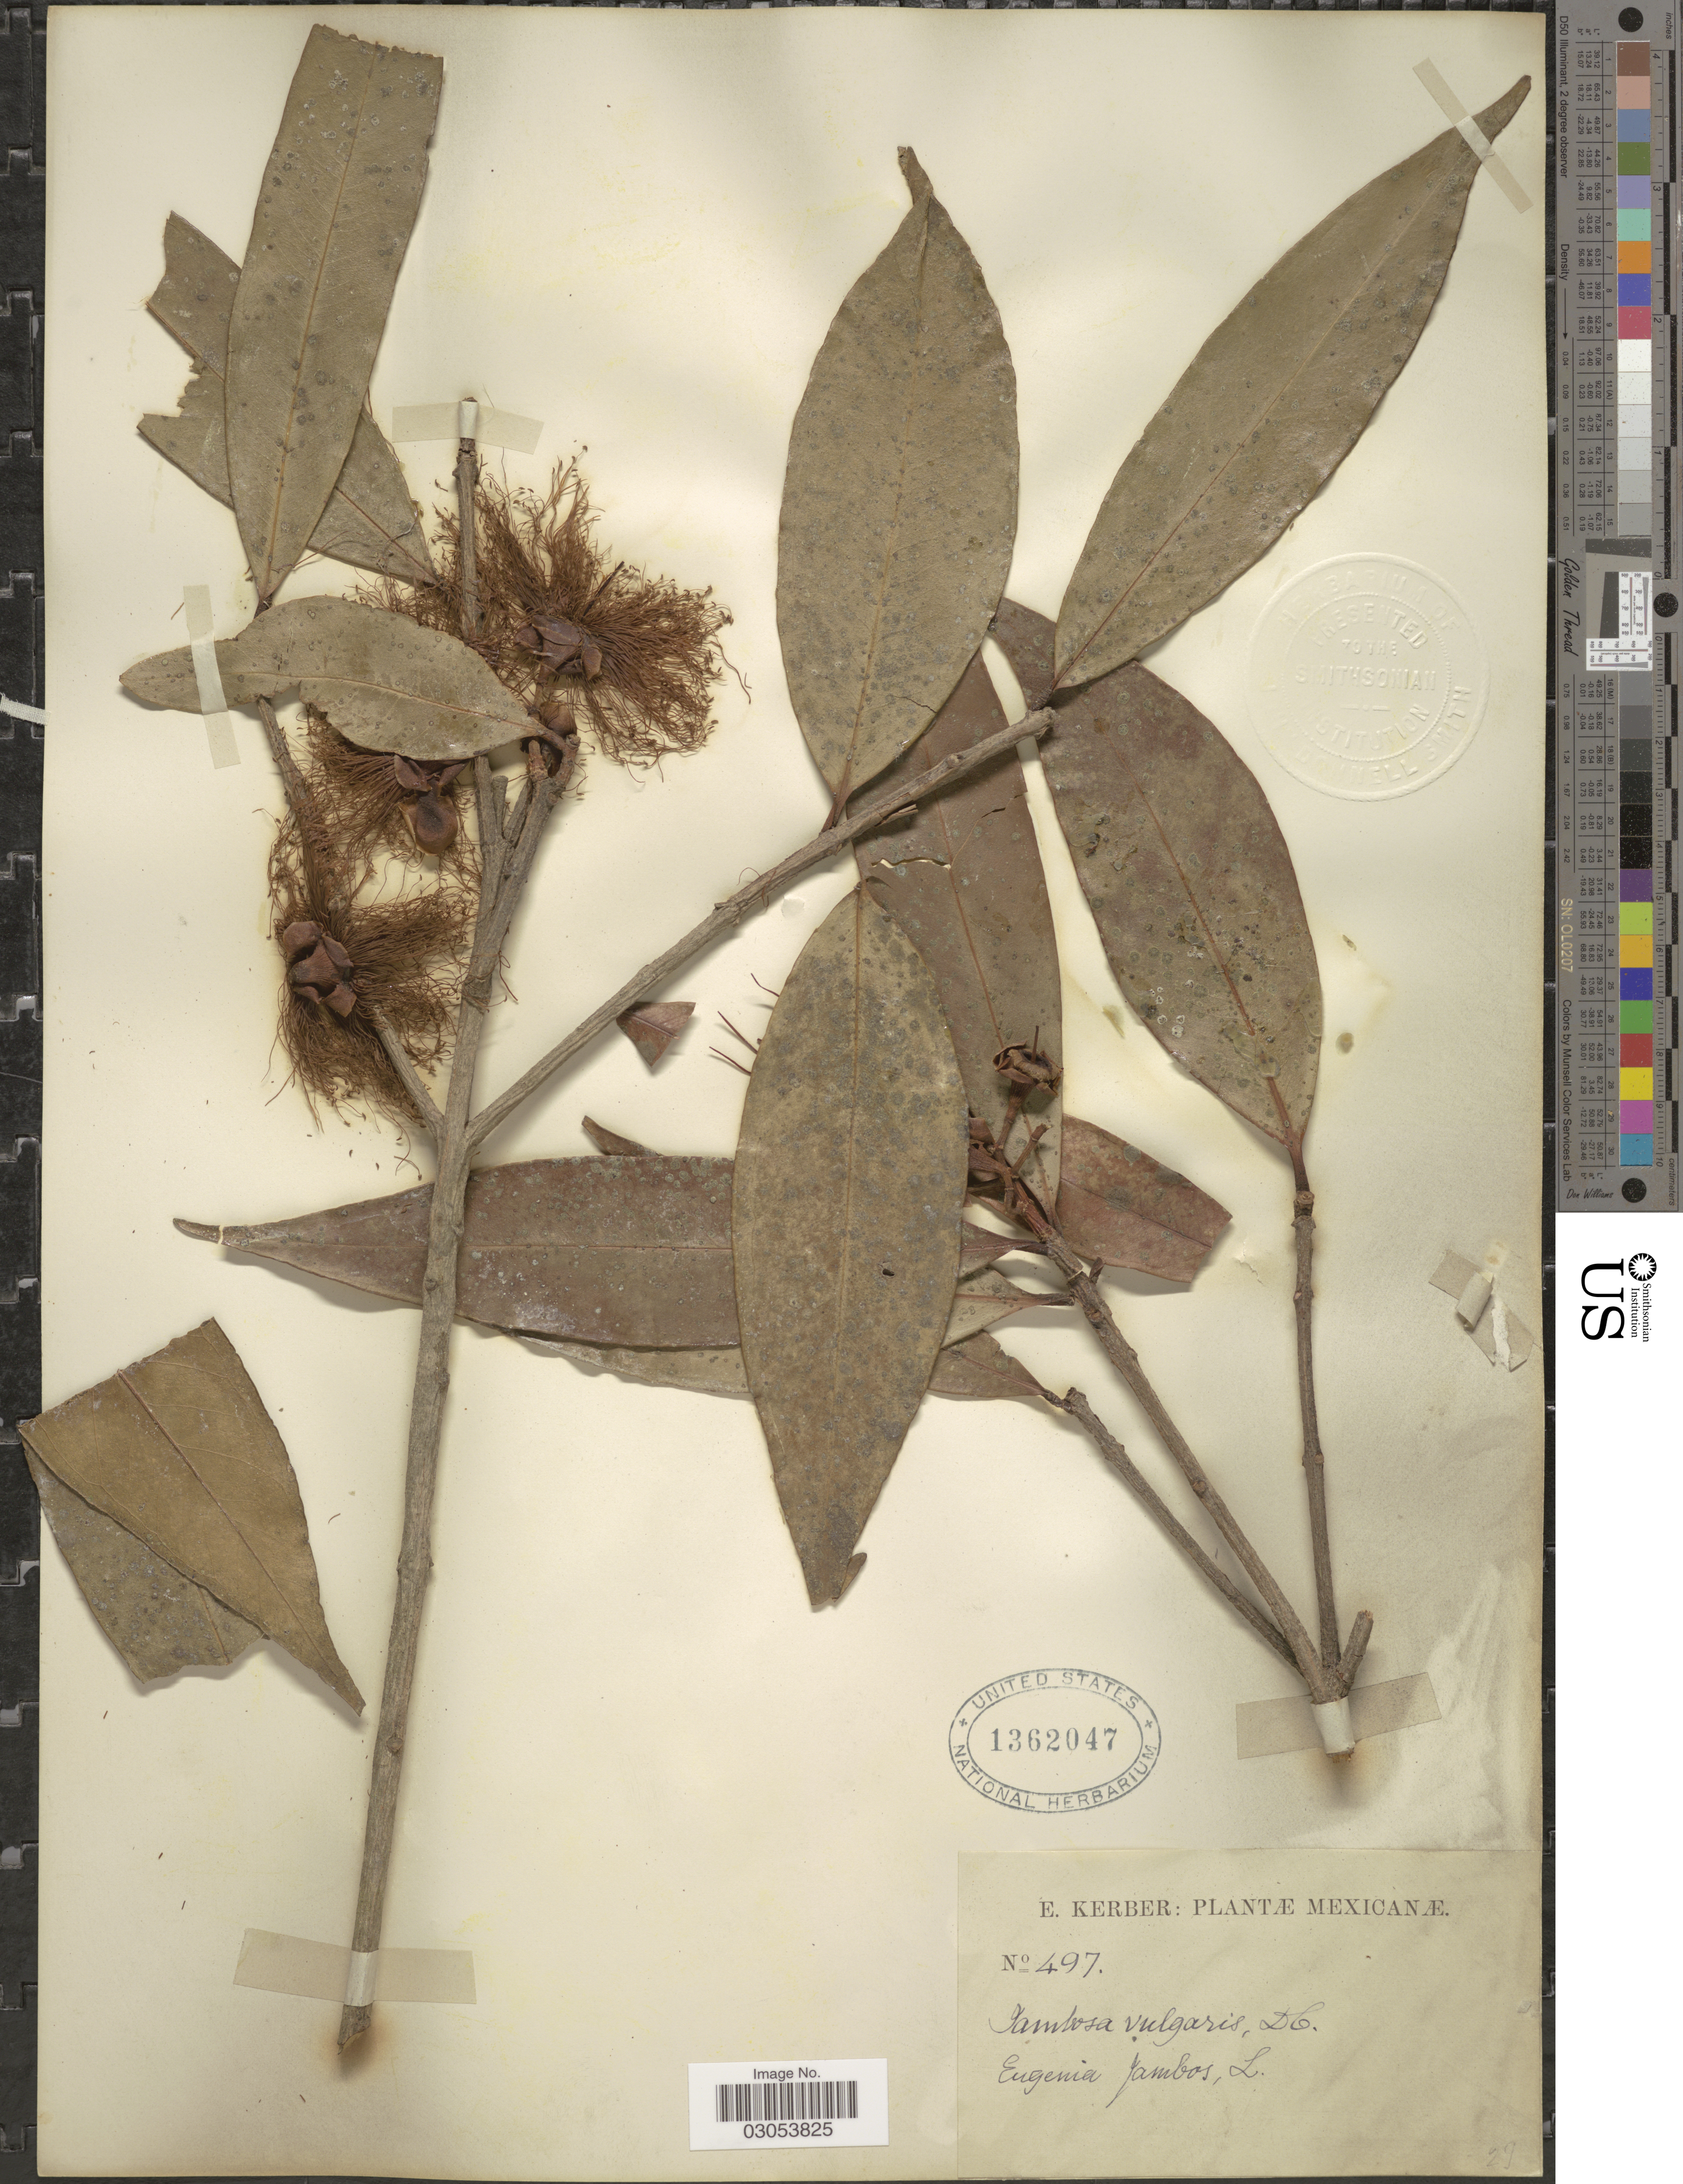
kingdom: Plantae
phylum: Tracheophyta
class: Magnoliopsida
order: Myrtales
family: Myrtaceae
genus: Syzygium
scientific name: Syzygium jambos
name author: (L.) Alston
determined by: Strong, Mark T., (BOT), Smithsonian Institution - National Museum of Natural History (UNITED STATES)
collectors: E. Kerber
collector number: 497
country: Mexico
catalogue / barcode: US 1362047